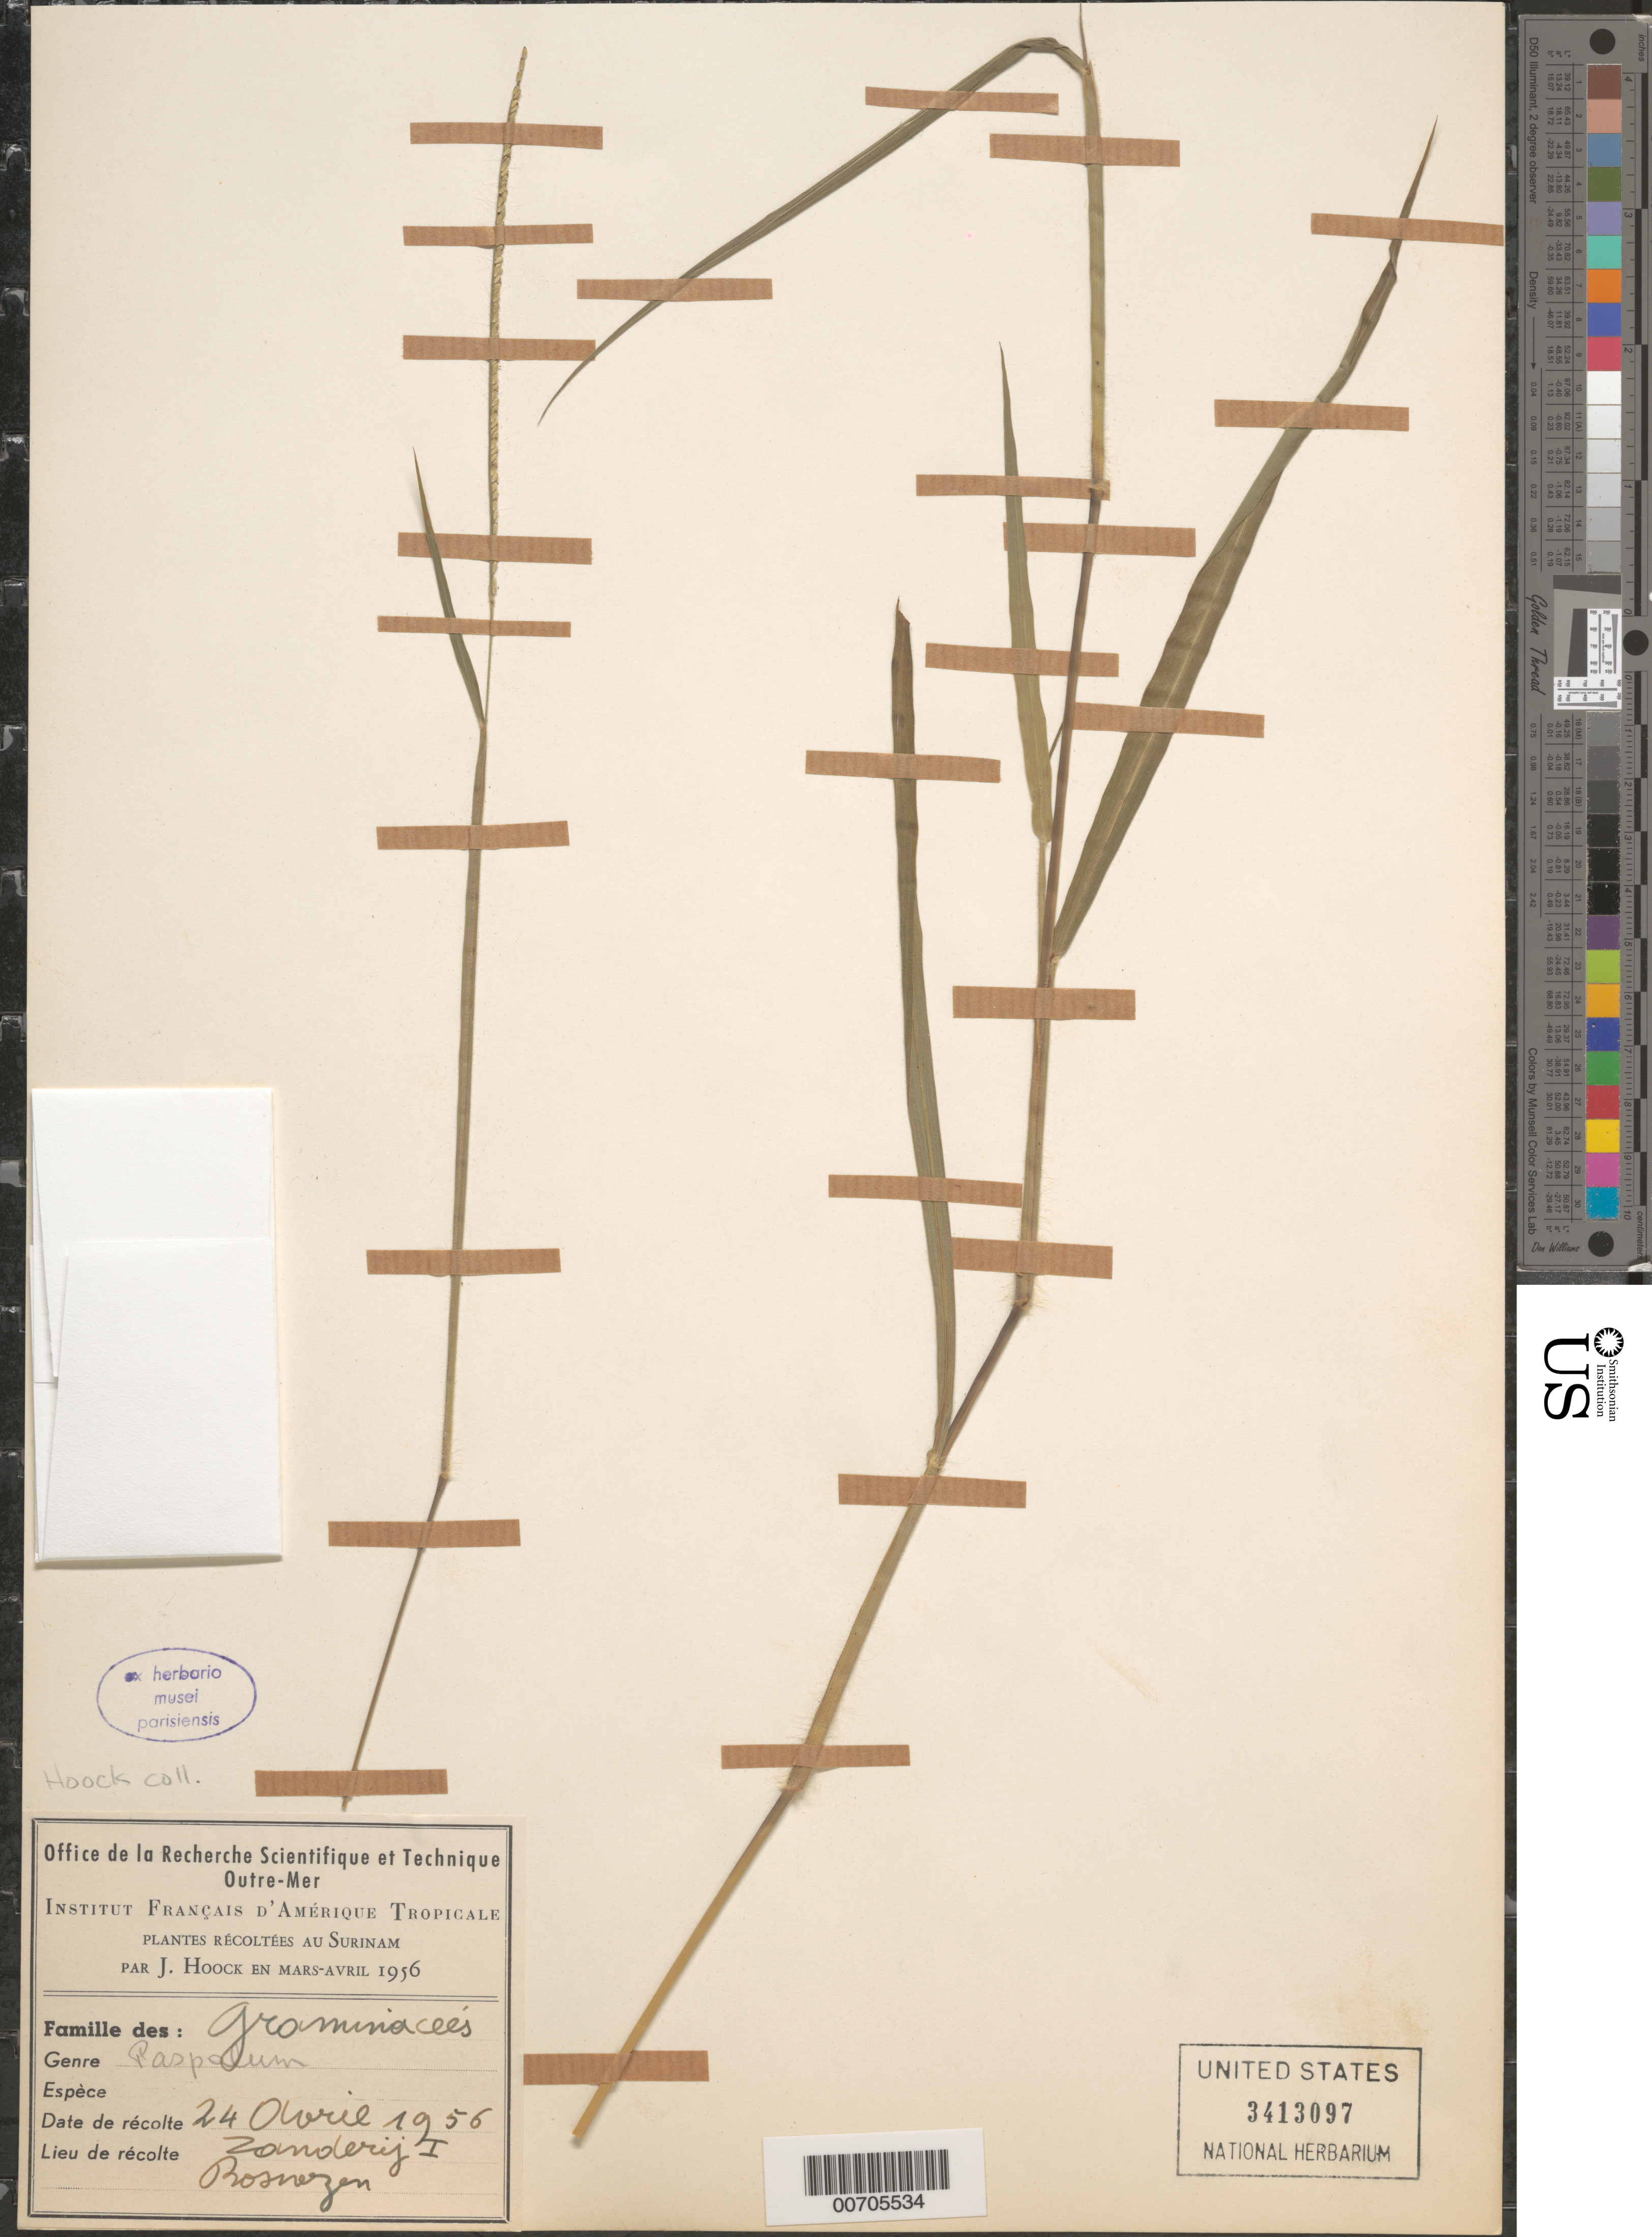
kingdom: Plantae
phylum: Tracheophyta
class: Liliopsida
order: Poales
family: Poaceae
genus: Paspalum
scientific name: Paspalum sp.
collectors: J. Hoock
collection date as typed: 24-Apr-56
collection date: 1956-04-24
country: Suriname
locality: Zanderij I, Boswezen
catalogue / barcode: US 3413097